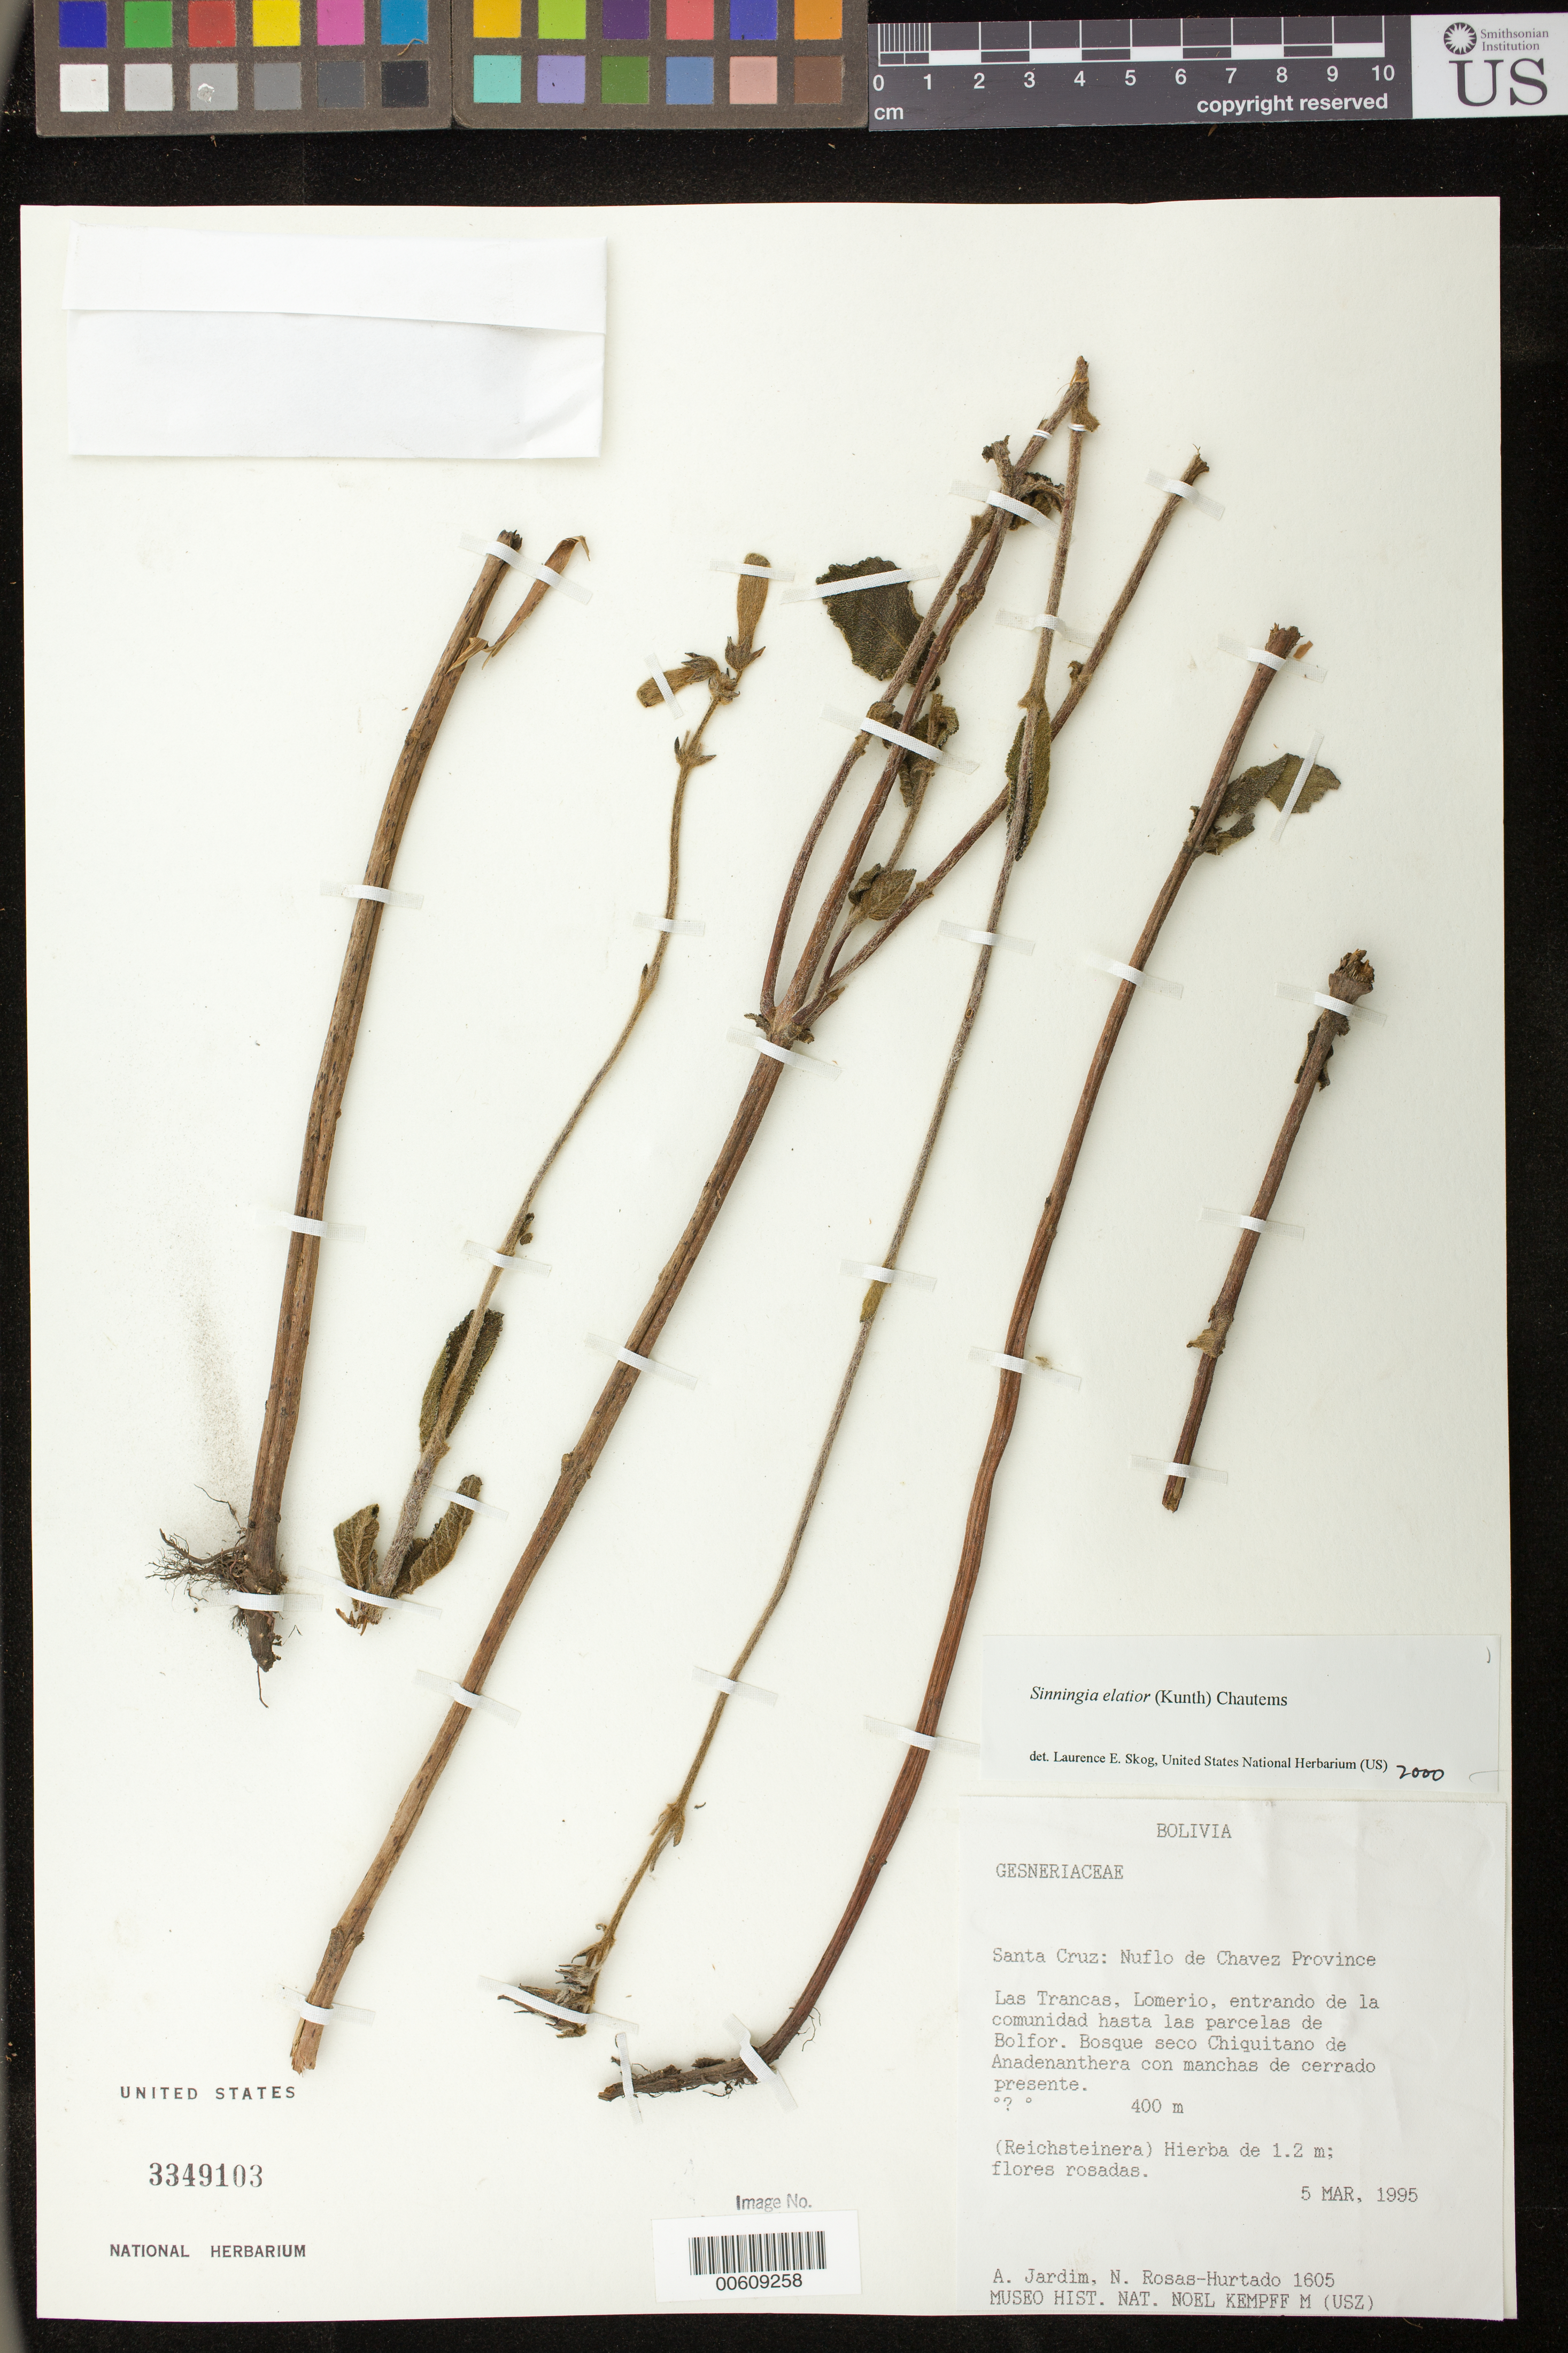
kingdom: Plantae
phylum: Tracheophyta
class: Magnoliopsida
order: Lamiales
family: Gesneriaceae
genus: Sinningia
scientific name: Sinningia elatior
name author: (Kunth) Chautems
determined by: Skog, Laurence E.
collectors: A. Jardim & N. Rosas-Hurtado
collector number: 1605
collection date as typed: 05 Mar 1995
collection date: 1995-03-05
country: Bolivia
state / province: Santa Cruz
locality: Prov. Nuflo de Chavez; Las Trancas, Lomerio, entrando de la comunidad hasta las parcelas de Bolfor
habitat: Bosque seco Chiquitano de Anadenanthera con manchas de cerrado presente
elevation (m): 400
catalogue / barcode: US 3349103